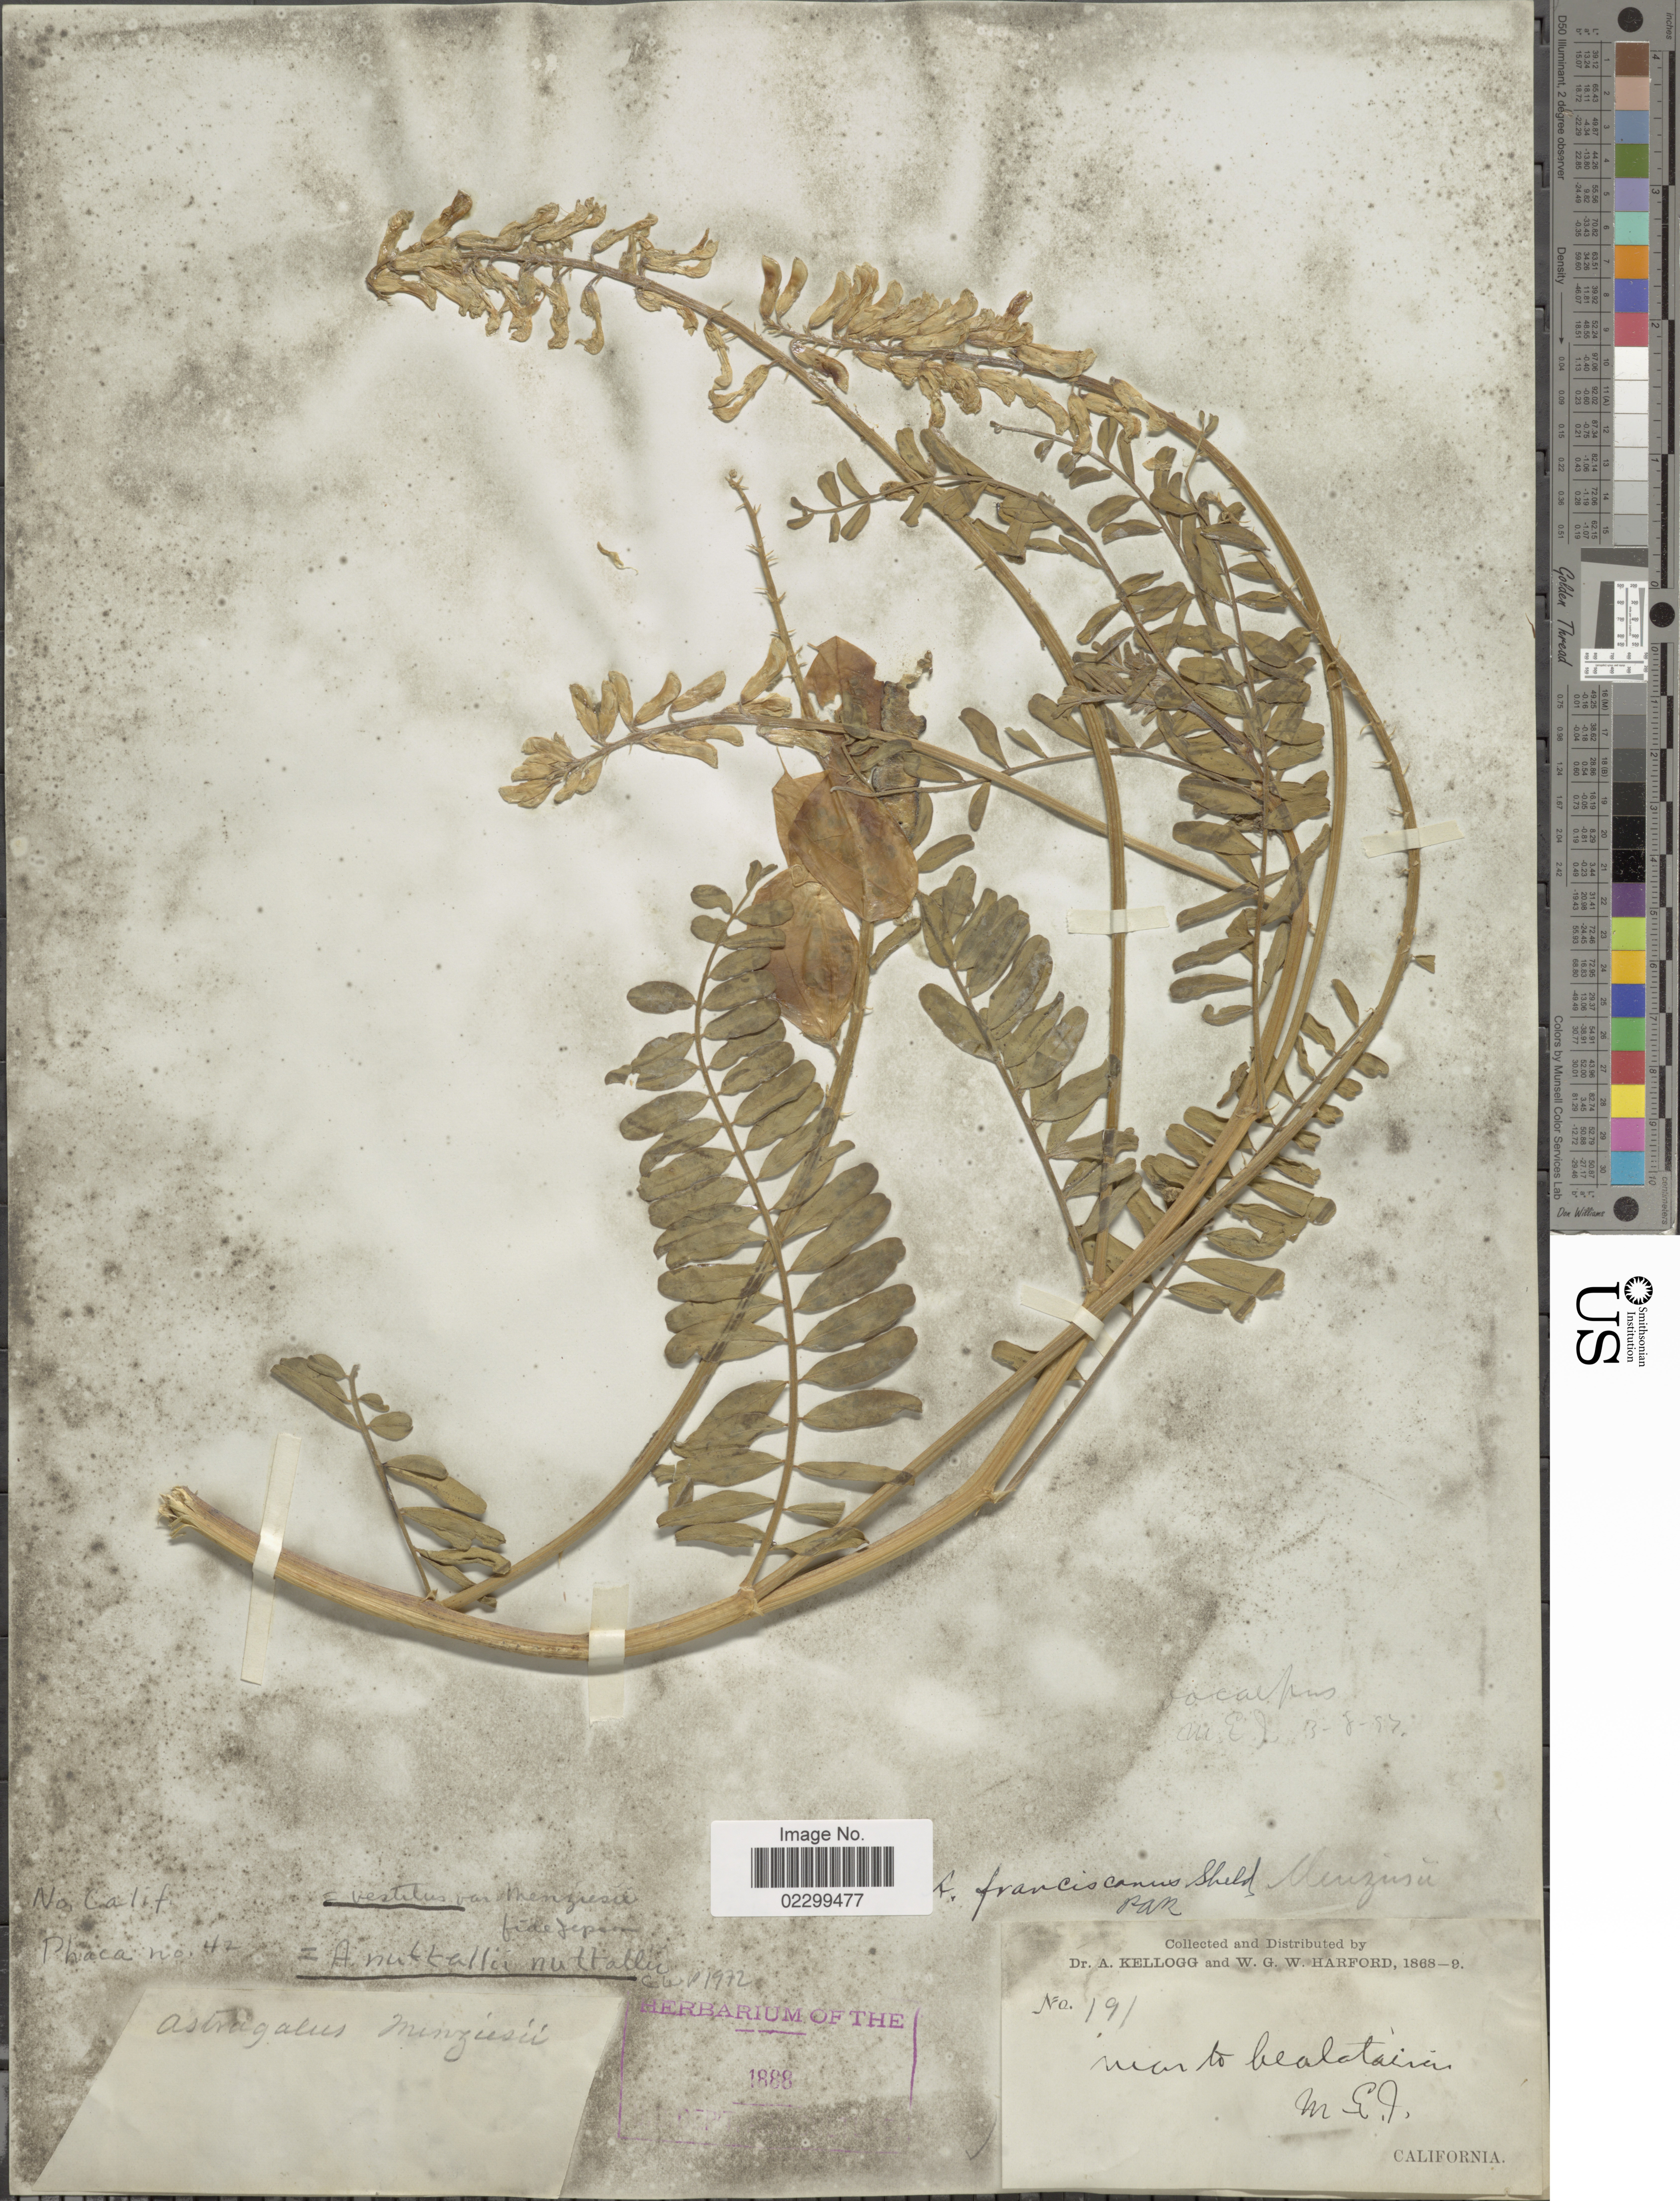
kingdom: Plantae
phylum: Tracheophyta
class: Magnoliopsida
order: Fabales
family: Fabaceae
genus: Astragalus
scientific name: Astragalus emoryanus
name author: (Rydb.) Cory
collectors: A. Kellogg & W. G. W. Harford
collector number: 191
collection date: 1868/1869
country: United States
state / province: California